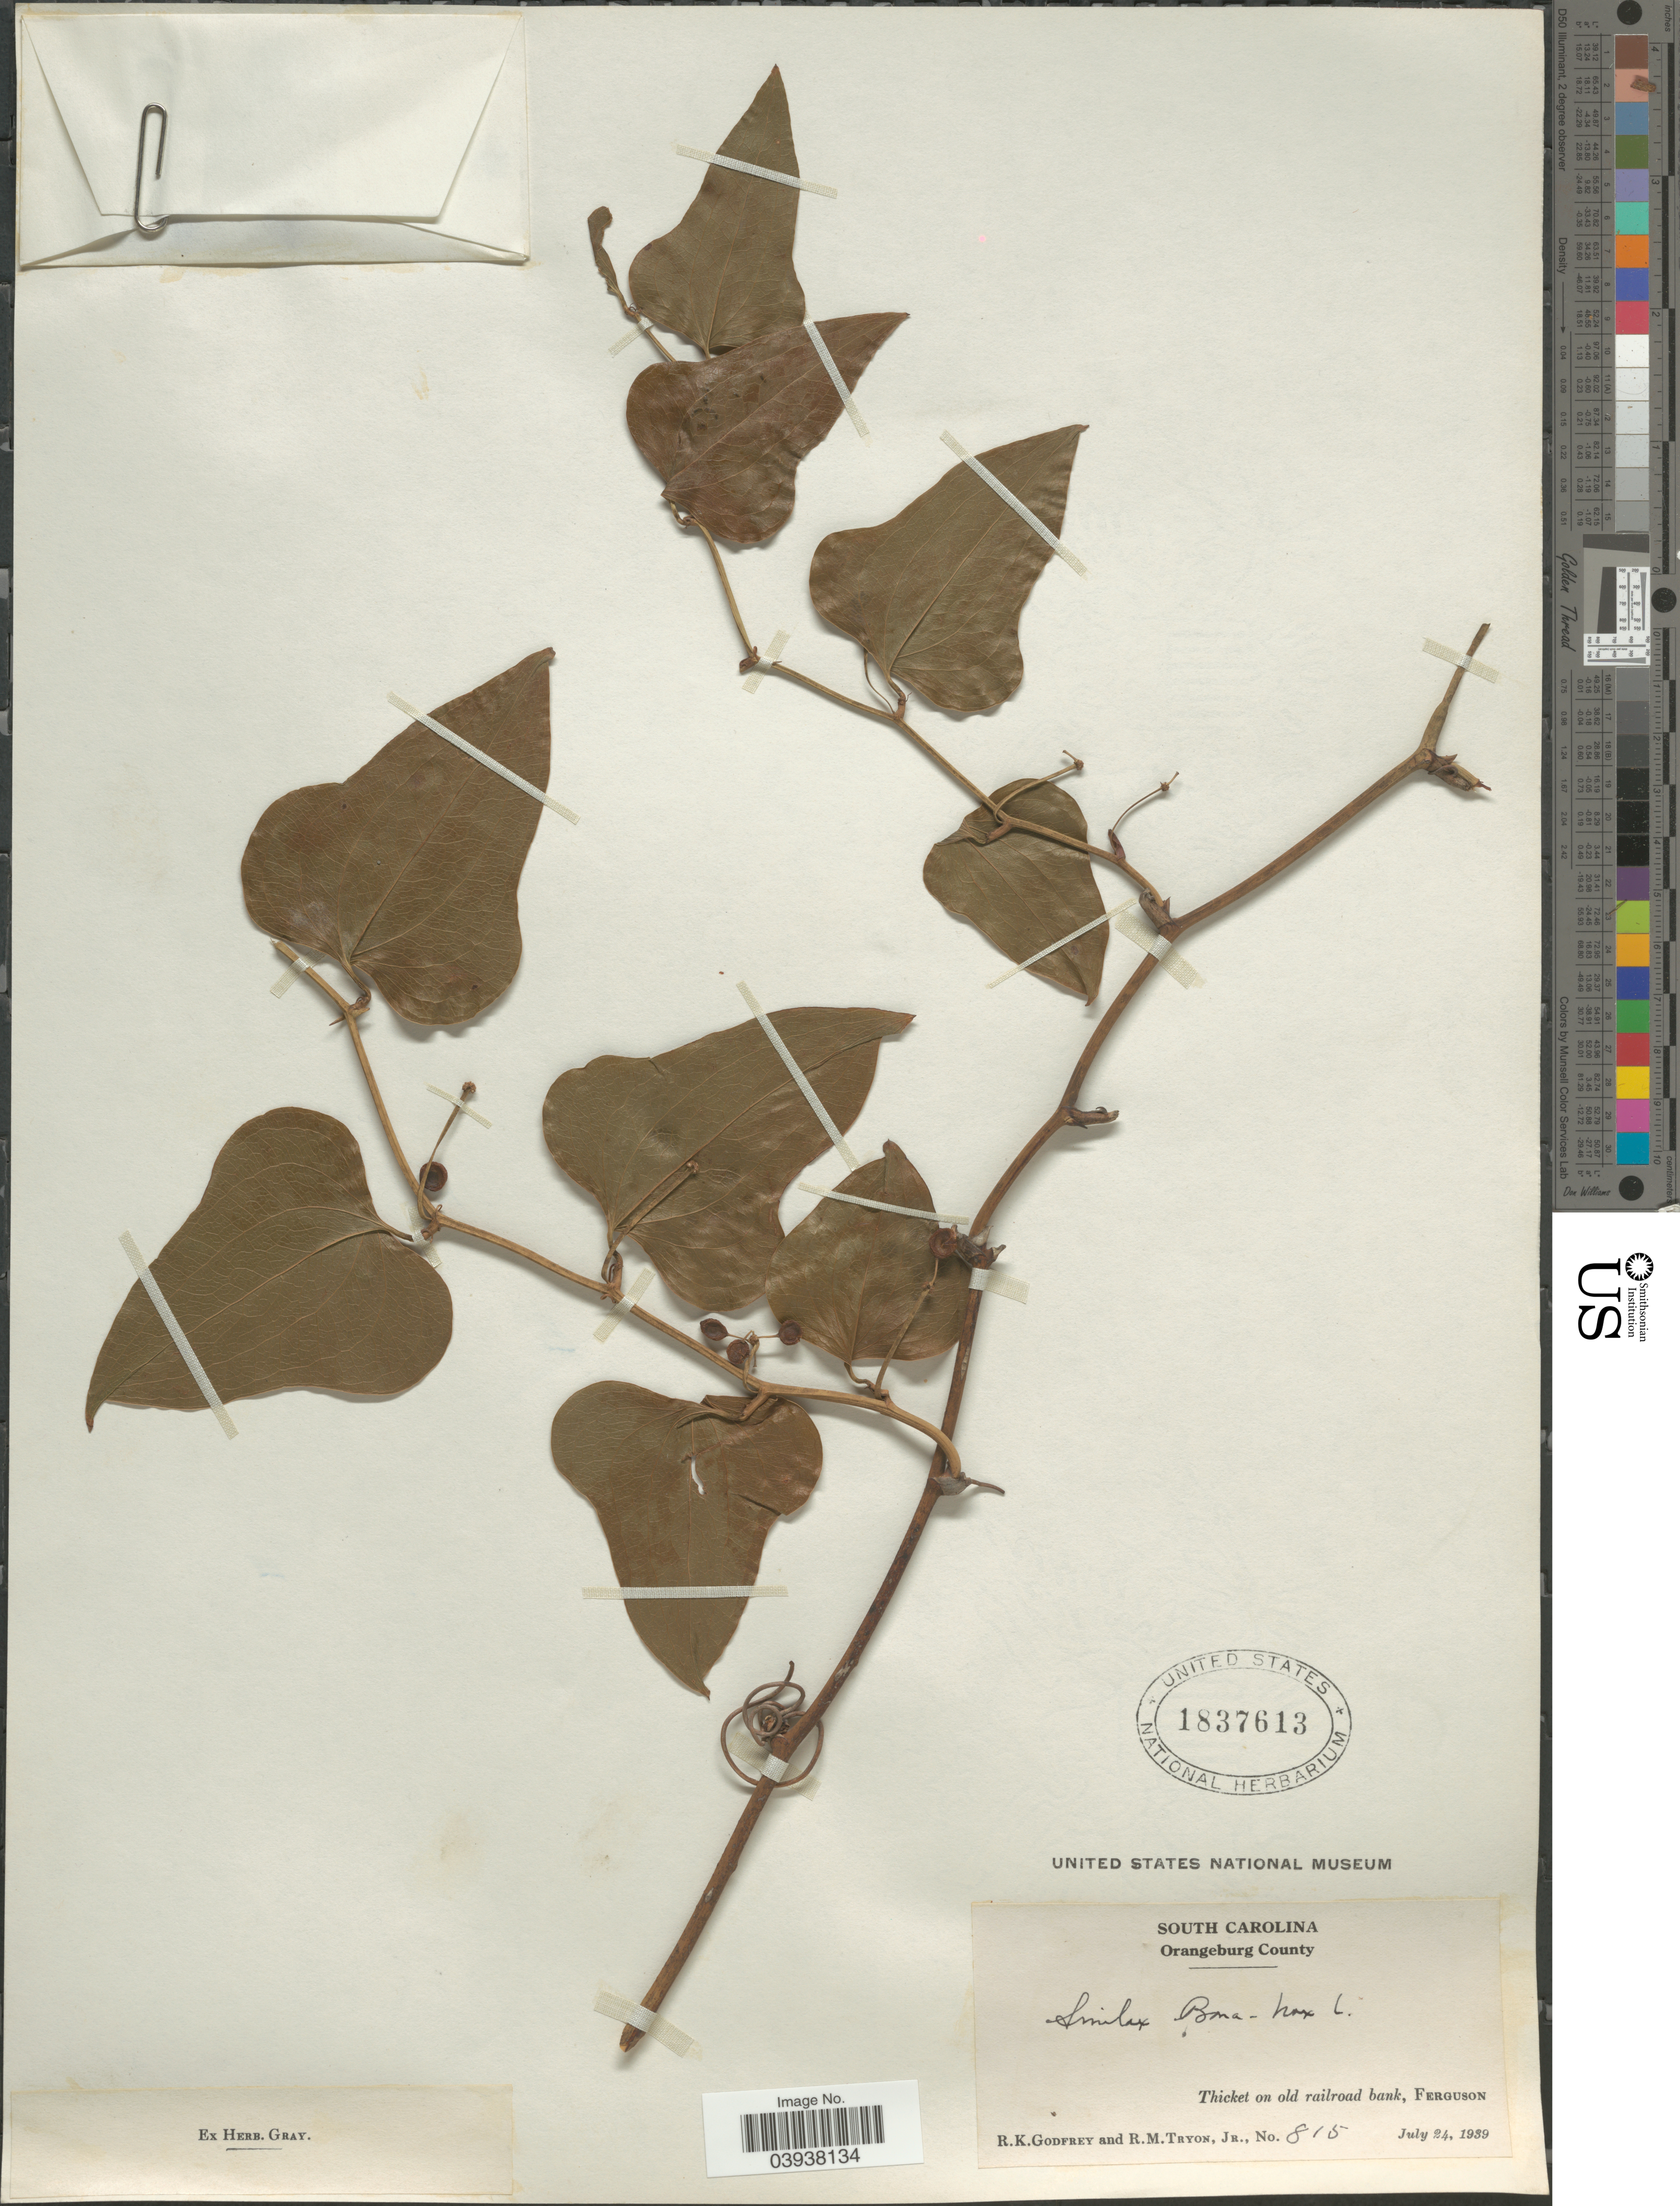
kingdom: Plantae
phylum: Tracheophyta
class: Liliopsida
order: Liliales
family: Smilacaceae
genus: Smilax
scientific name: Smilax bona-nox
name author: L.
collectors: R. K. Godfrey & R. Tryon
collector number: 815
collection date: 1939-07-24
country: United States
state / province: South Carolina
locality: Orangeburg County. Thicket on old railroad bank, Ferguson.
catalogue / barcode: US 1837613